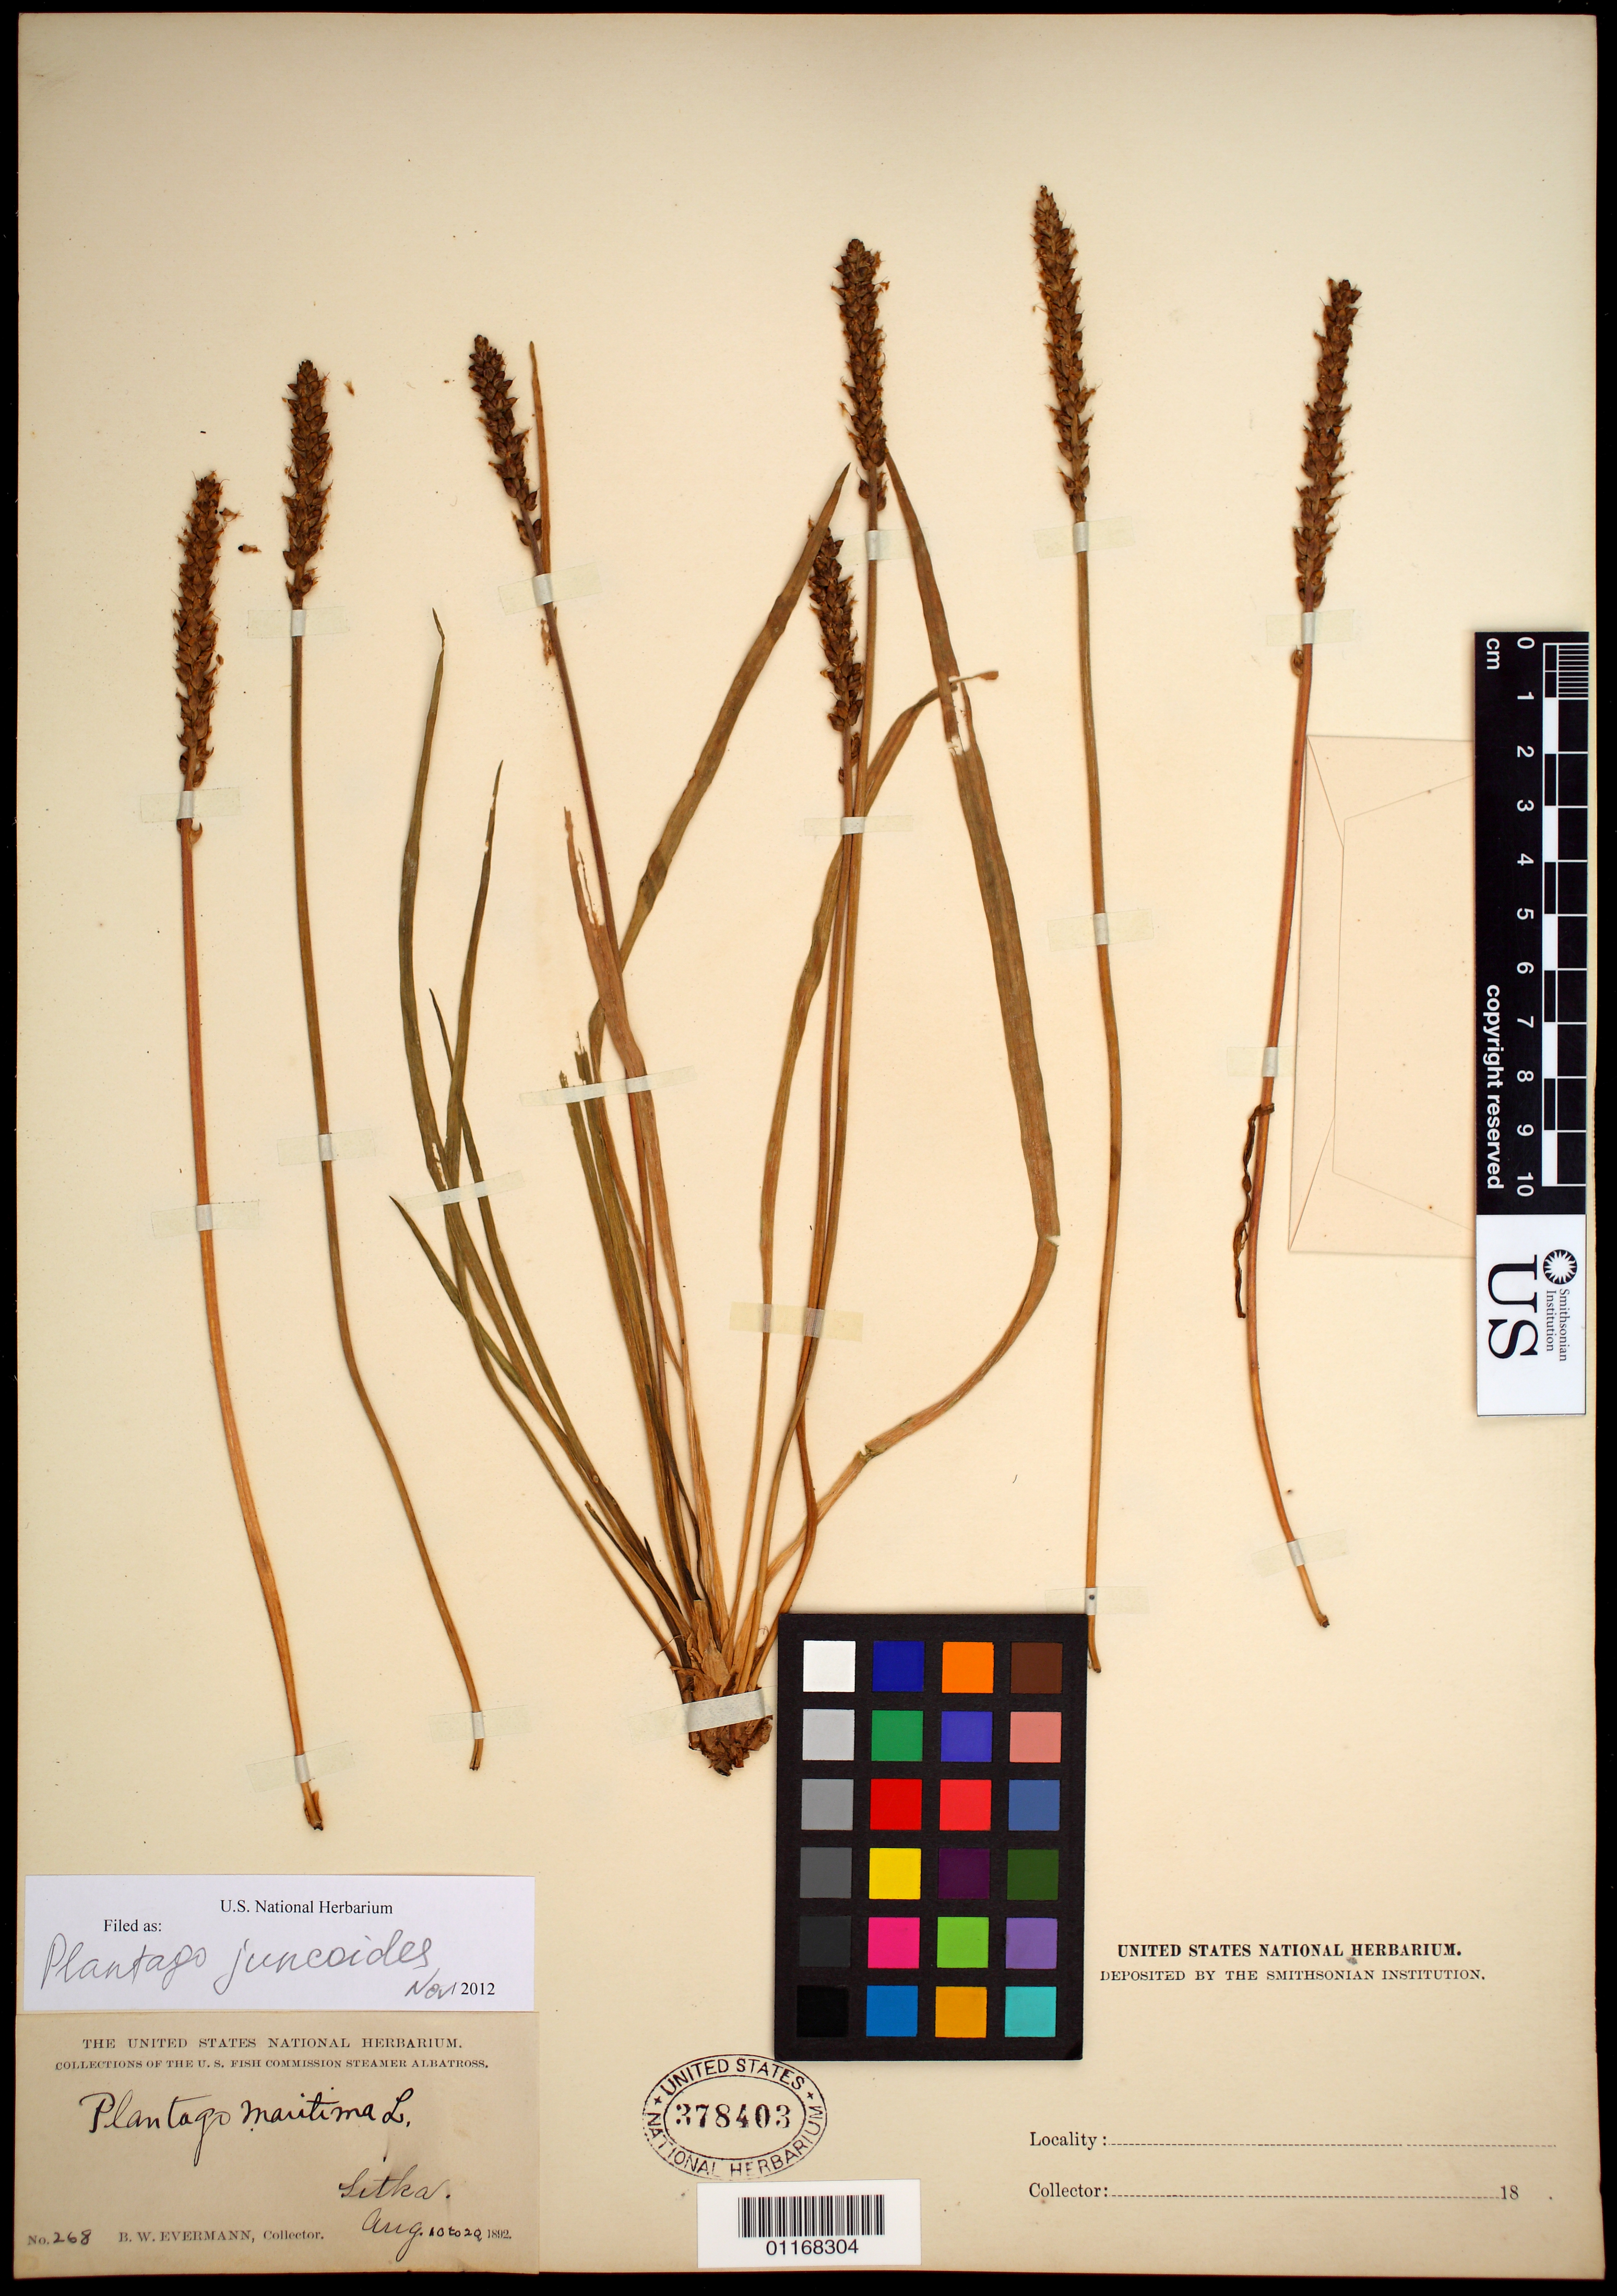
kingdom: Plantae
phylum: Tracheophyta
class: Magnoliopsida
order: Lamiales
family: Plantaginaceae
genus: Plantago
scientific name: Plantago maritima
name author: L.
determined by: Shipunov, Alexey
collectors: B. W. Evermann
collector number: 268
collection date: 1892-08-10/1892-08-20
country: United States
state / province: Alaska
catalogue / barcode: US 378403